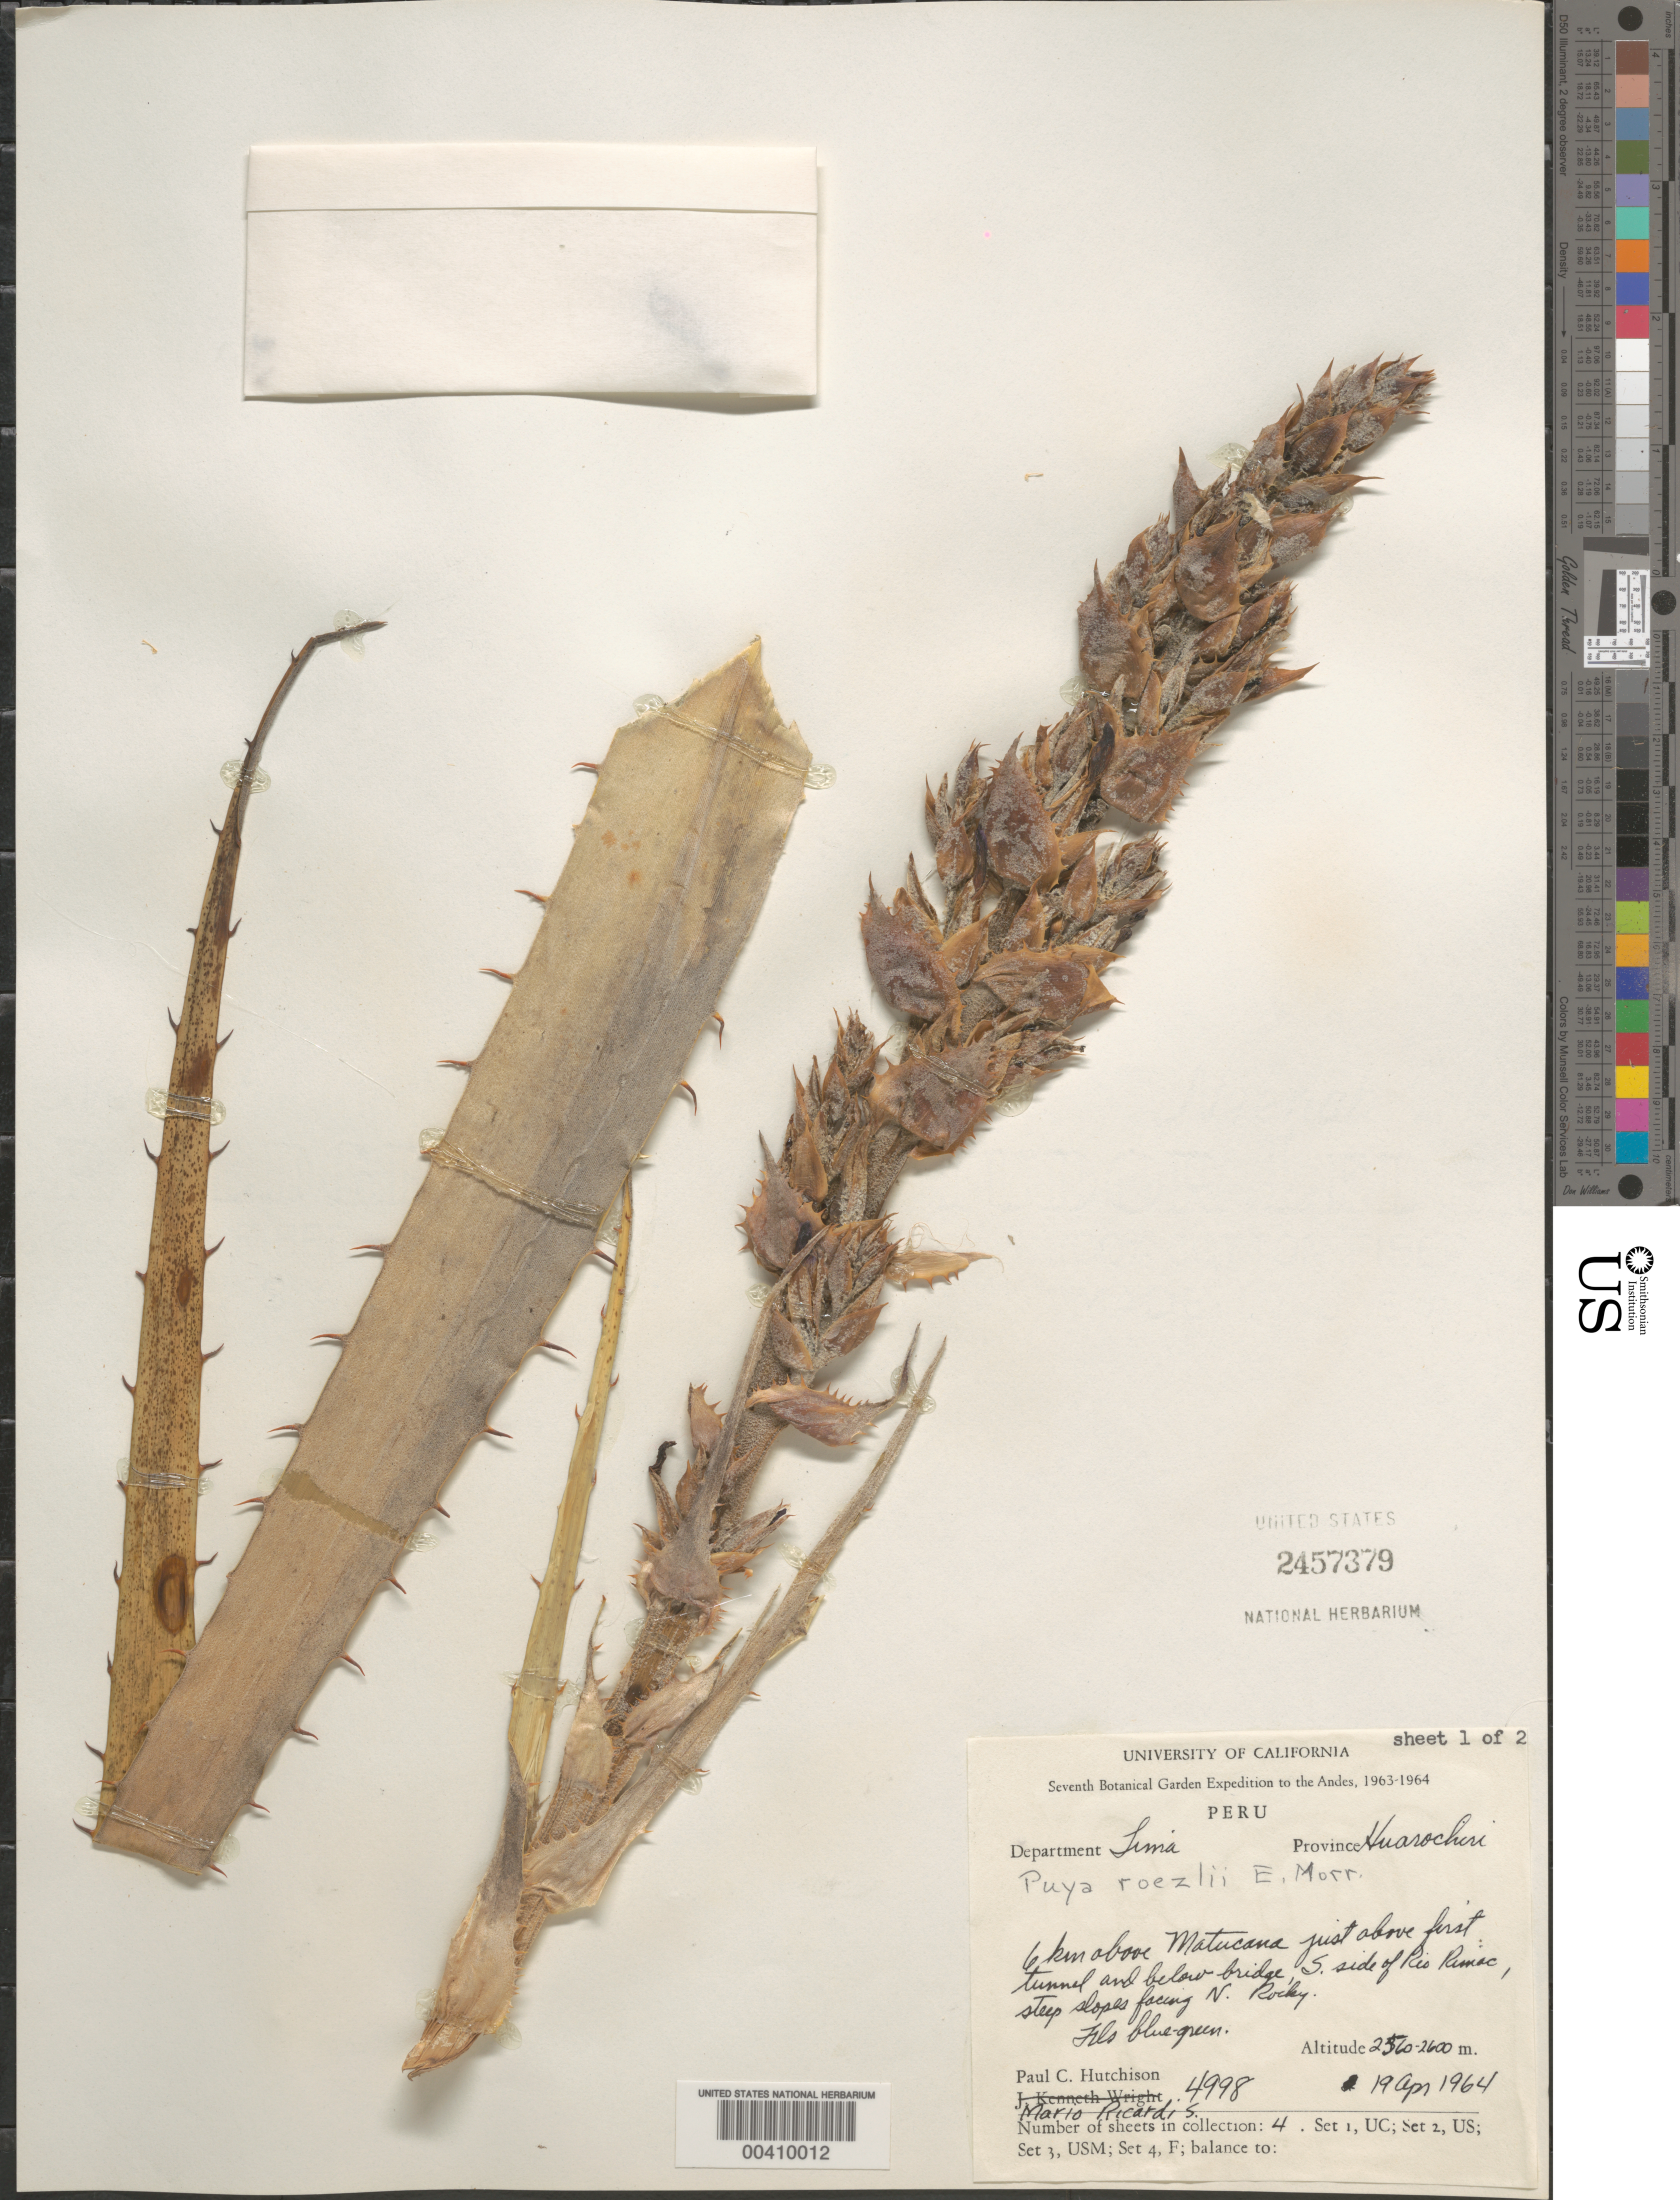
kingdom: Plantae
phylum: Tracheophyta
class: Liliopsida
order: Poales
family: Bromeliaceae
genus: Puya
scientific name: Puya roezlii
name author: É. Morren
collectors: P. C. Hutchison & M. Ricardi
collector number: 4998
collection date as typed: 19 Apr 1964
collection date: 1964-04-19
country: Peru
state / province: Lima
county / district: Huarochirí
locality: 6 km above matucana just above first tunnel and below bridge, s side of rio rimac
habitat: Steeps slopes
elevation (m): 2560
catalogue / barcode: US 2457379